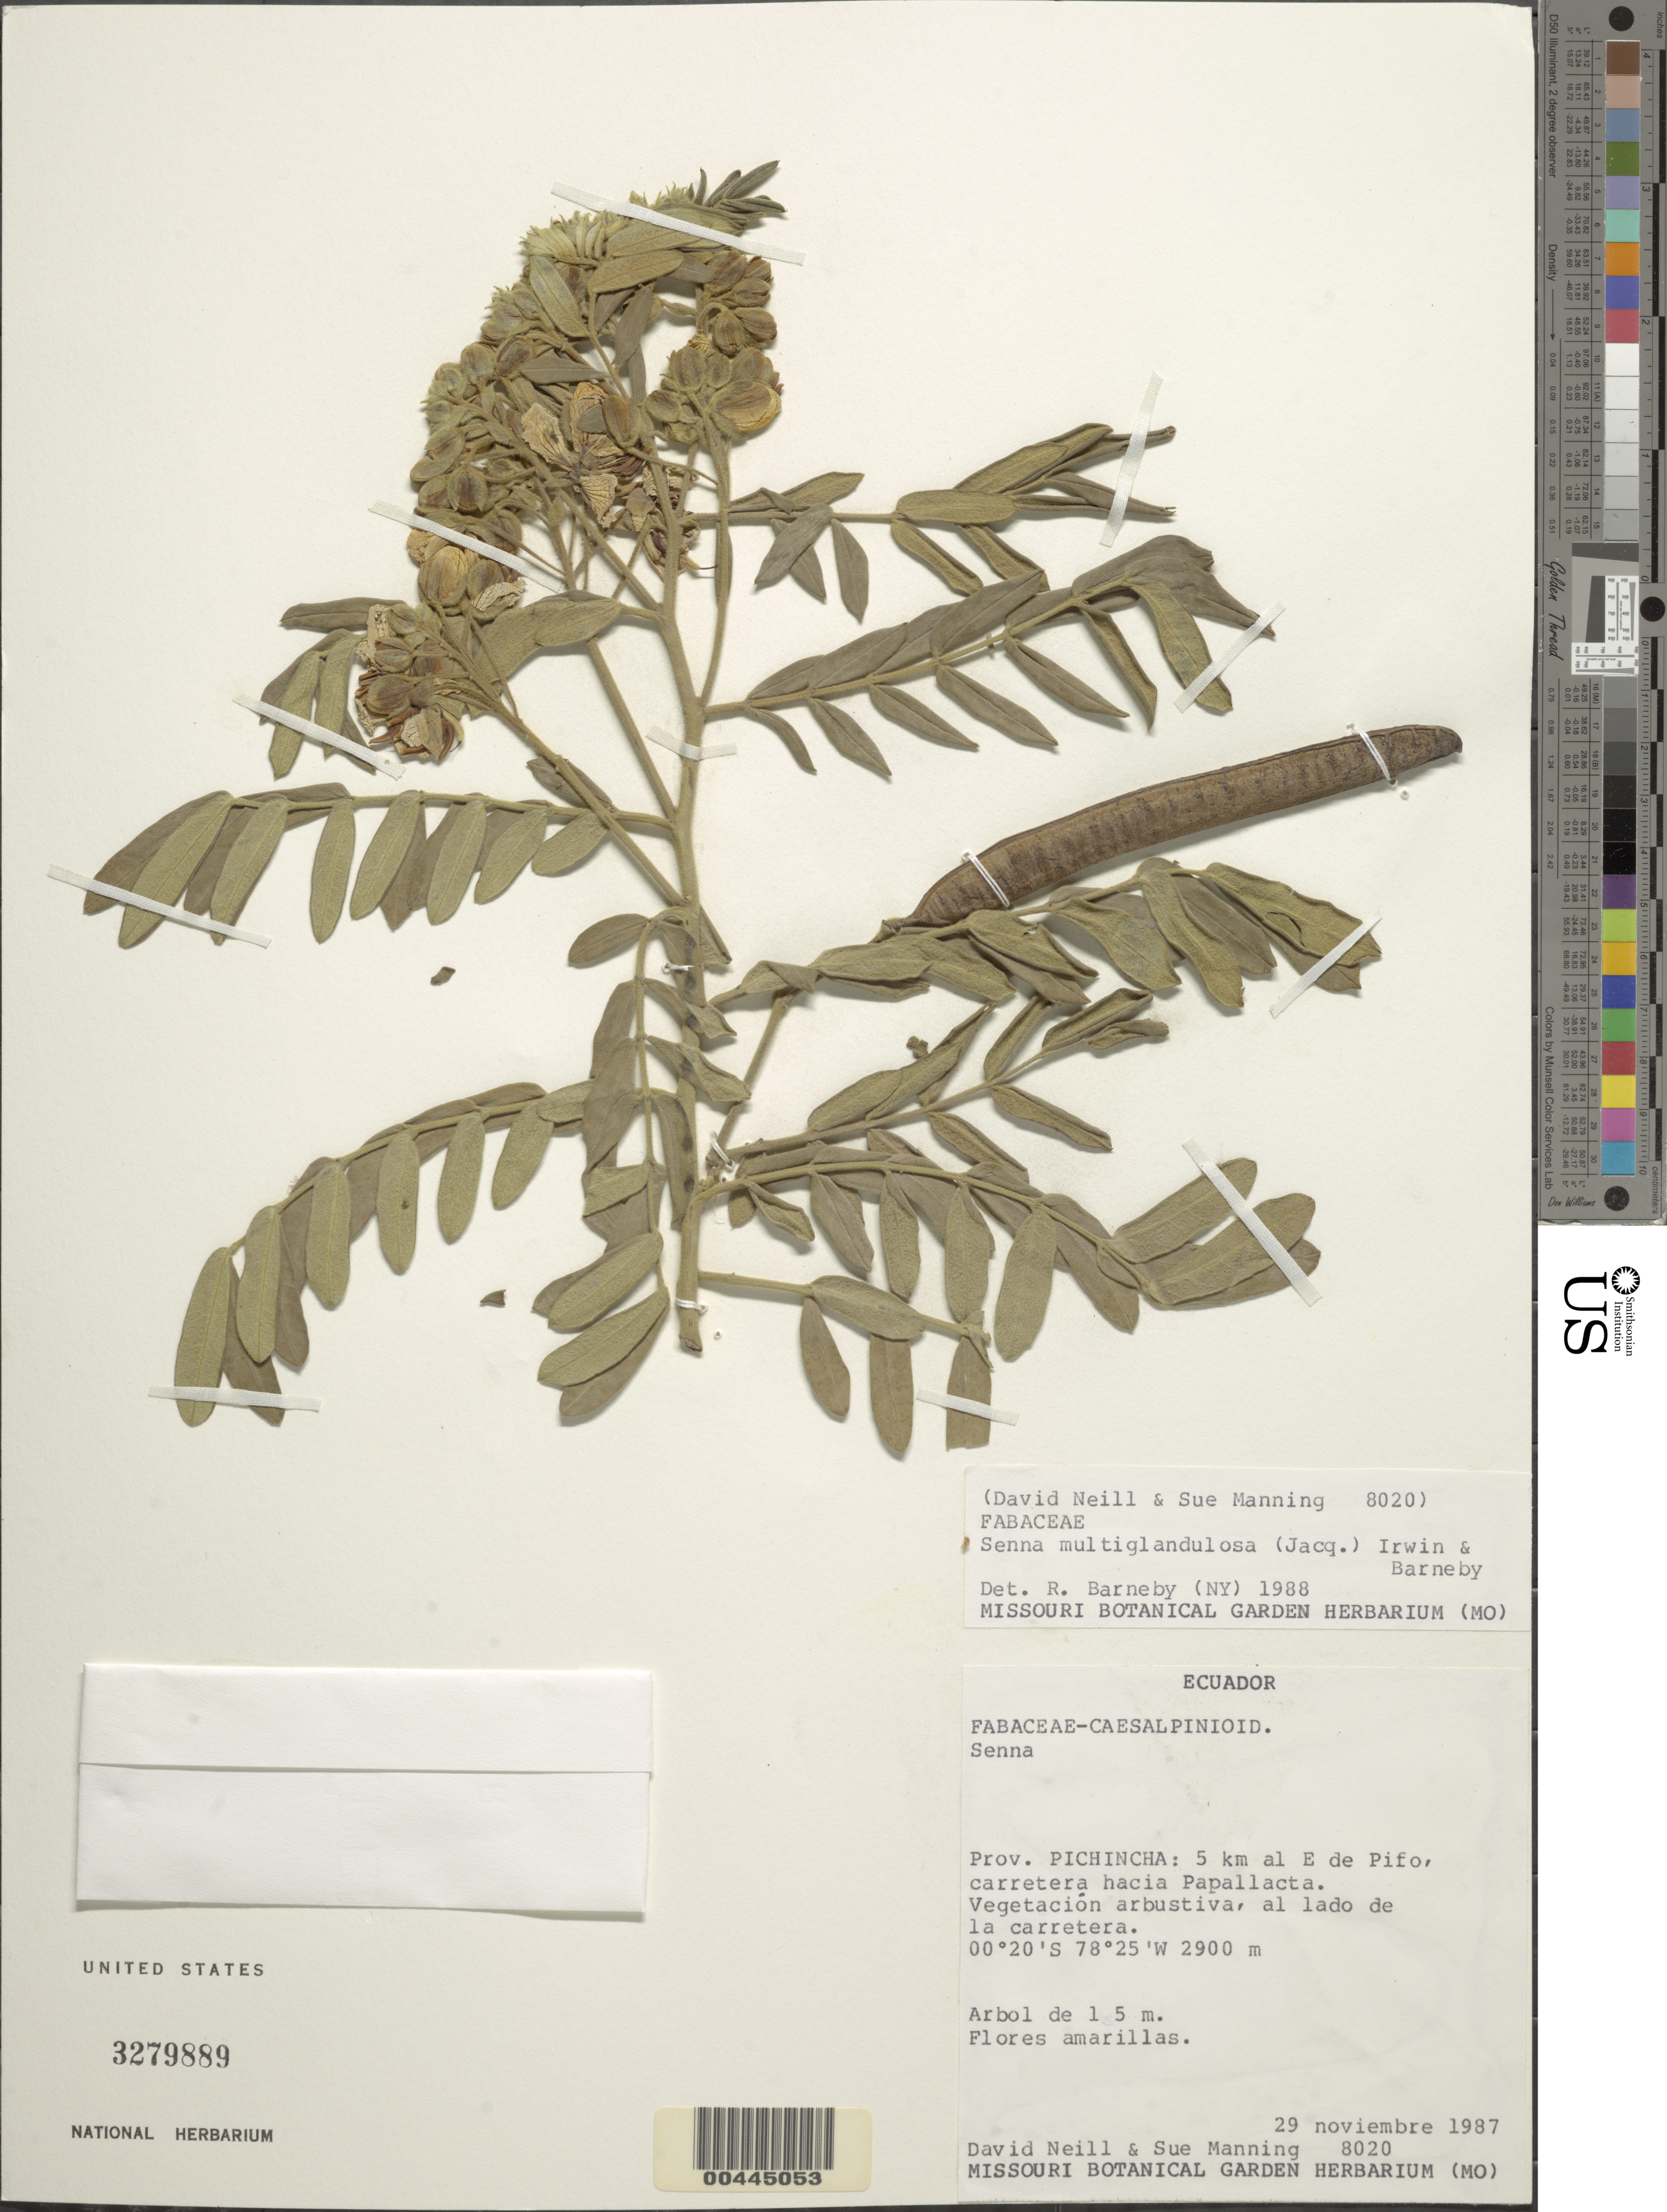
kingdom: Plantae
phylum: Tracheophyta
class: Magnoliopsida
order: Fabales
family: Fabaceae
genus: Senna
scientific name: Senna multiglandulosa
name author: (Jacq.) H.S. Irwin & Barneby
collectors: D. A. Neill & S. Manning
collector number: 8020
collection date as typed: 29 Nov 1987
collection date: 1987-11-29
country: Ecuador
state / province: Pichincha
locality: E of pifo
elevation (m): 2900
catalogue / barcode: US 3279889